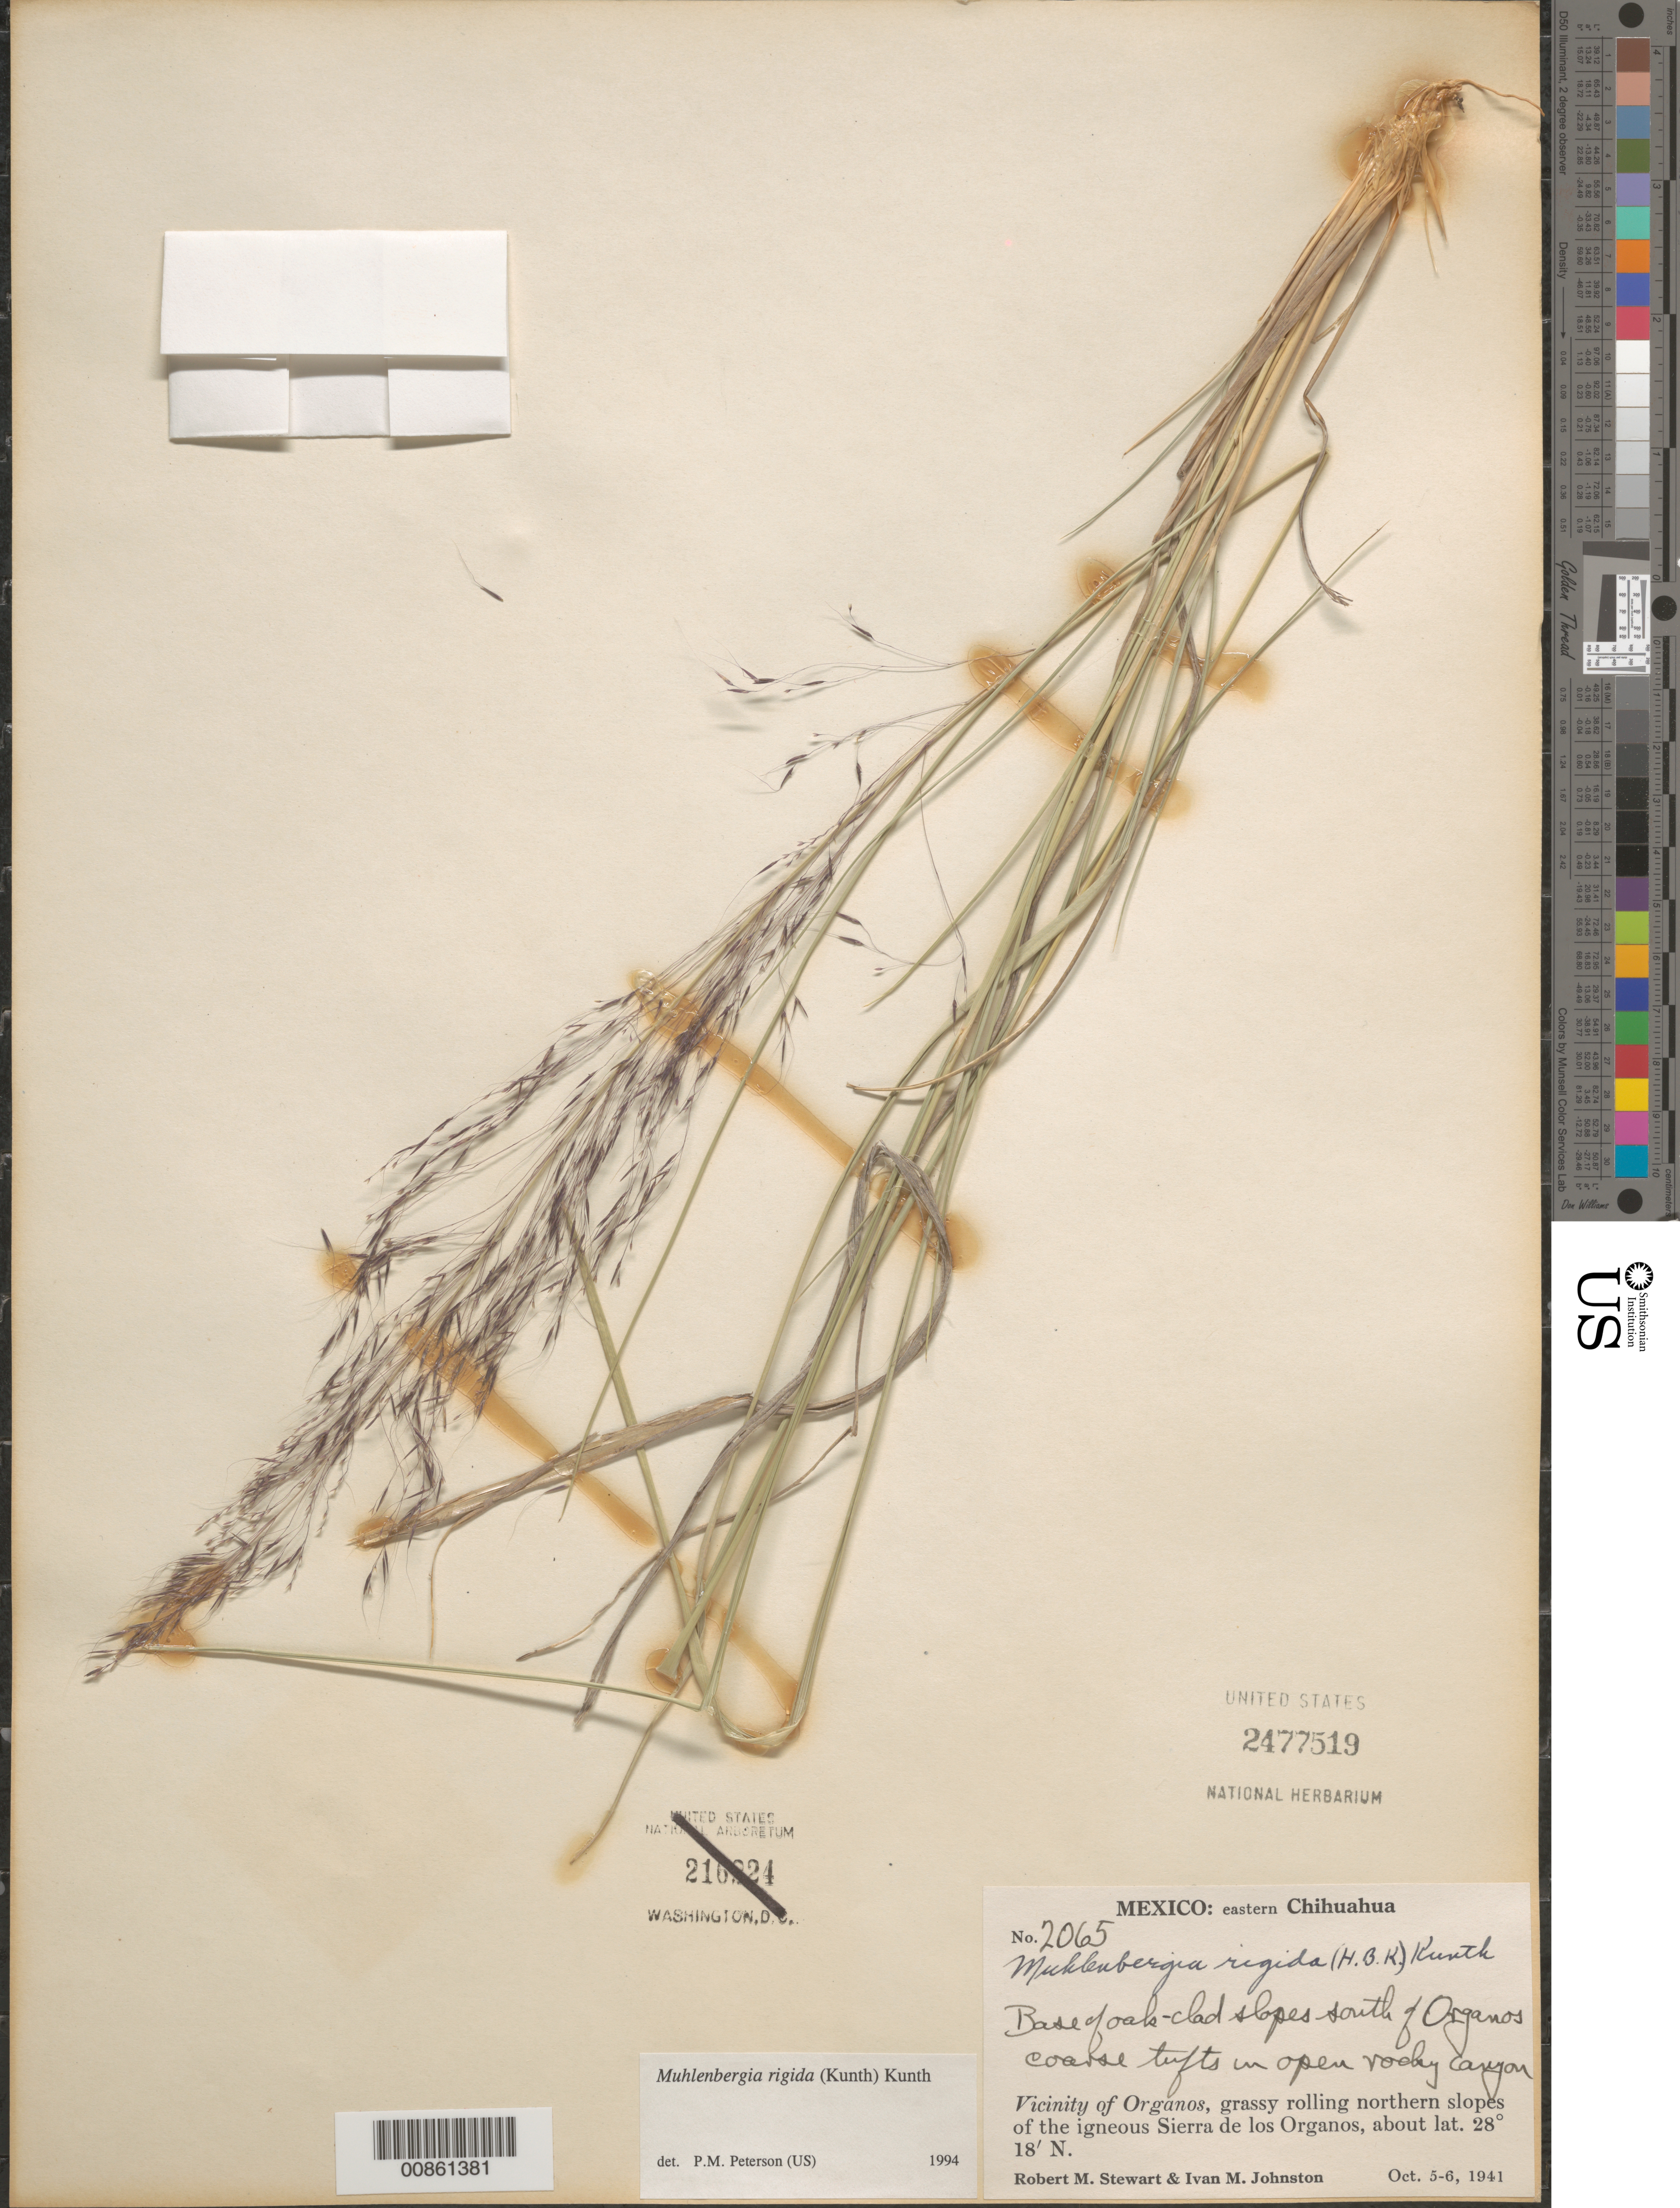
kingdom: Plantae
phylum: Tracheophyta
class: Liliopsida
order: Poales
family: Poaceae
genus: Muhlenbergia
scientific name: Muhlenbergia rigida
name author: (Kunth) Kunth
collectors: R. M. Stewart & I.M. Johnston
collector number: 2065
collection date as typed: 05 Oct 1941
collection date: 1941-10-05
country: Mexico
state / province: Zacatecas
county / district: Sombrerete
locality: Vicinity of Organos, mpio. Sombrerete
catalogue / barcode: US 2477519